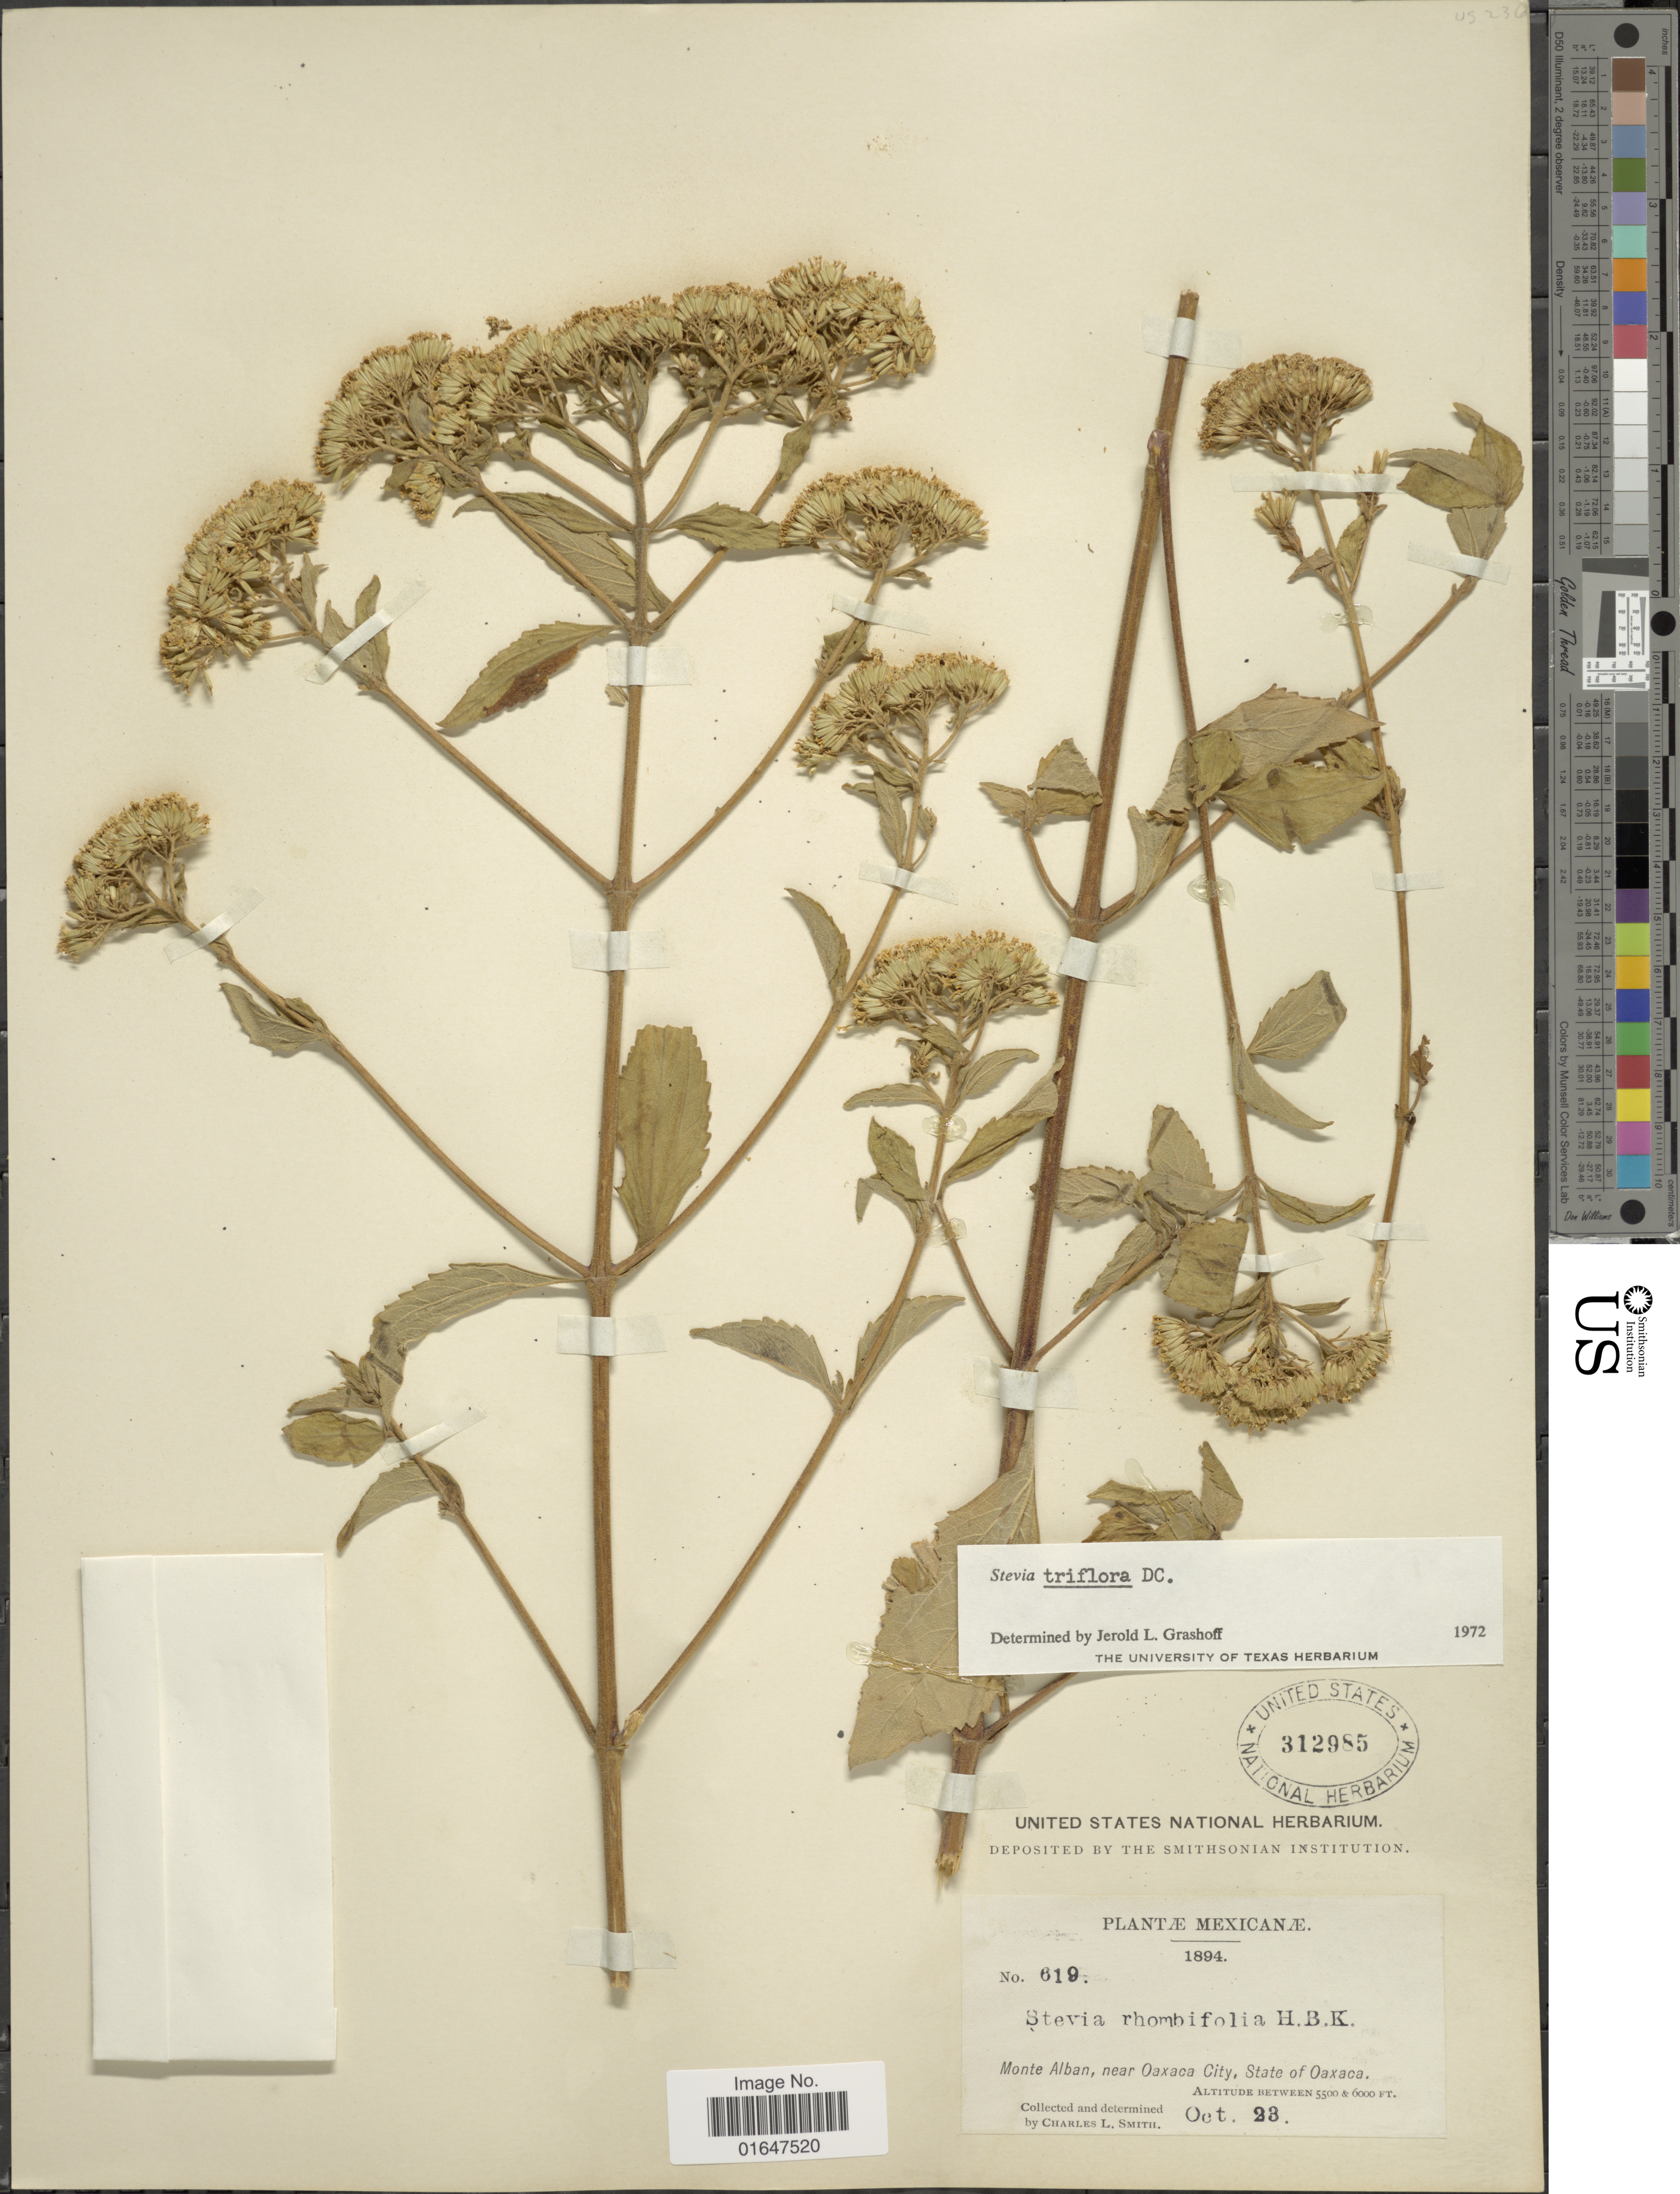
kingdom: Plantae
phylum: Tracheophyta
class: Magnoliopsida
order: Asterales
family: Asteraceae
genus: Stevia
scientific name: Stevia triflora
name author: DC.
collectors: C. L. Smith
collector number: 619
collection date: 1894-10-23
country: Mexico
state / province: Oaxaca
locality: Mexicanae, Monte Alban, near Oaxaca City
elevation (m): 1676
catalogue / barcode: US 312985